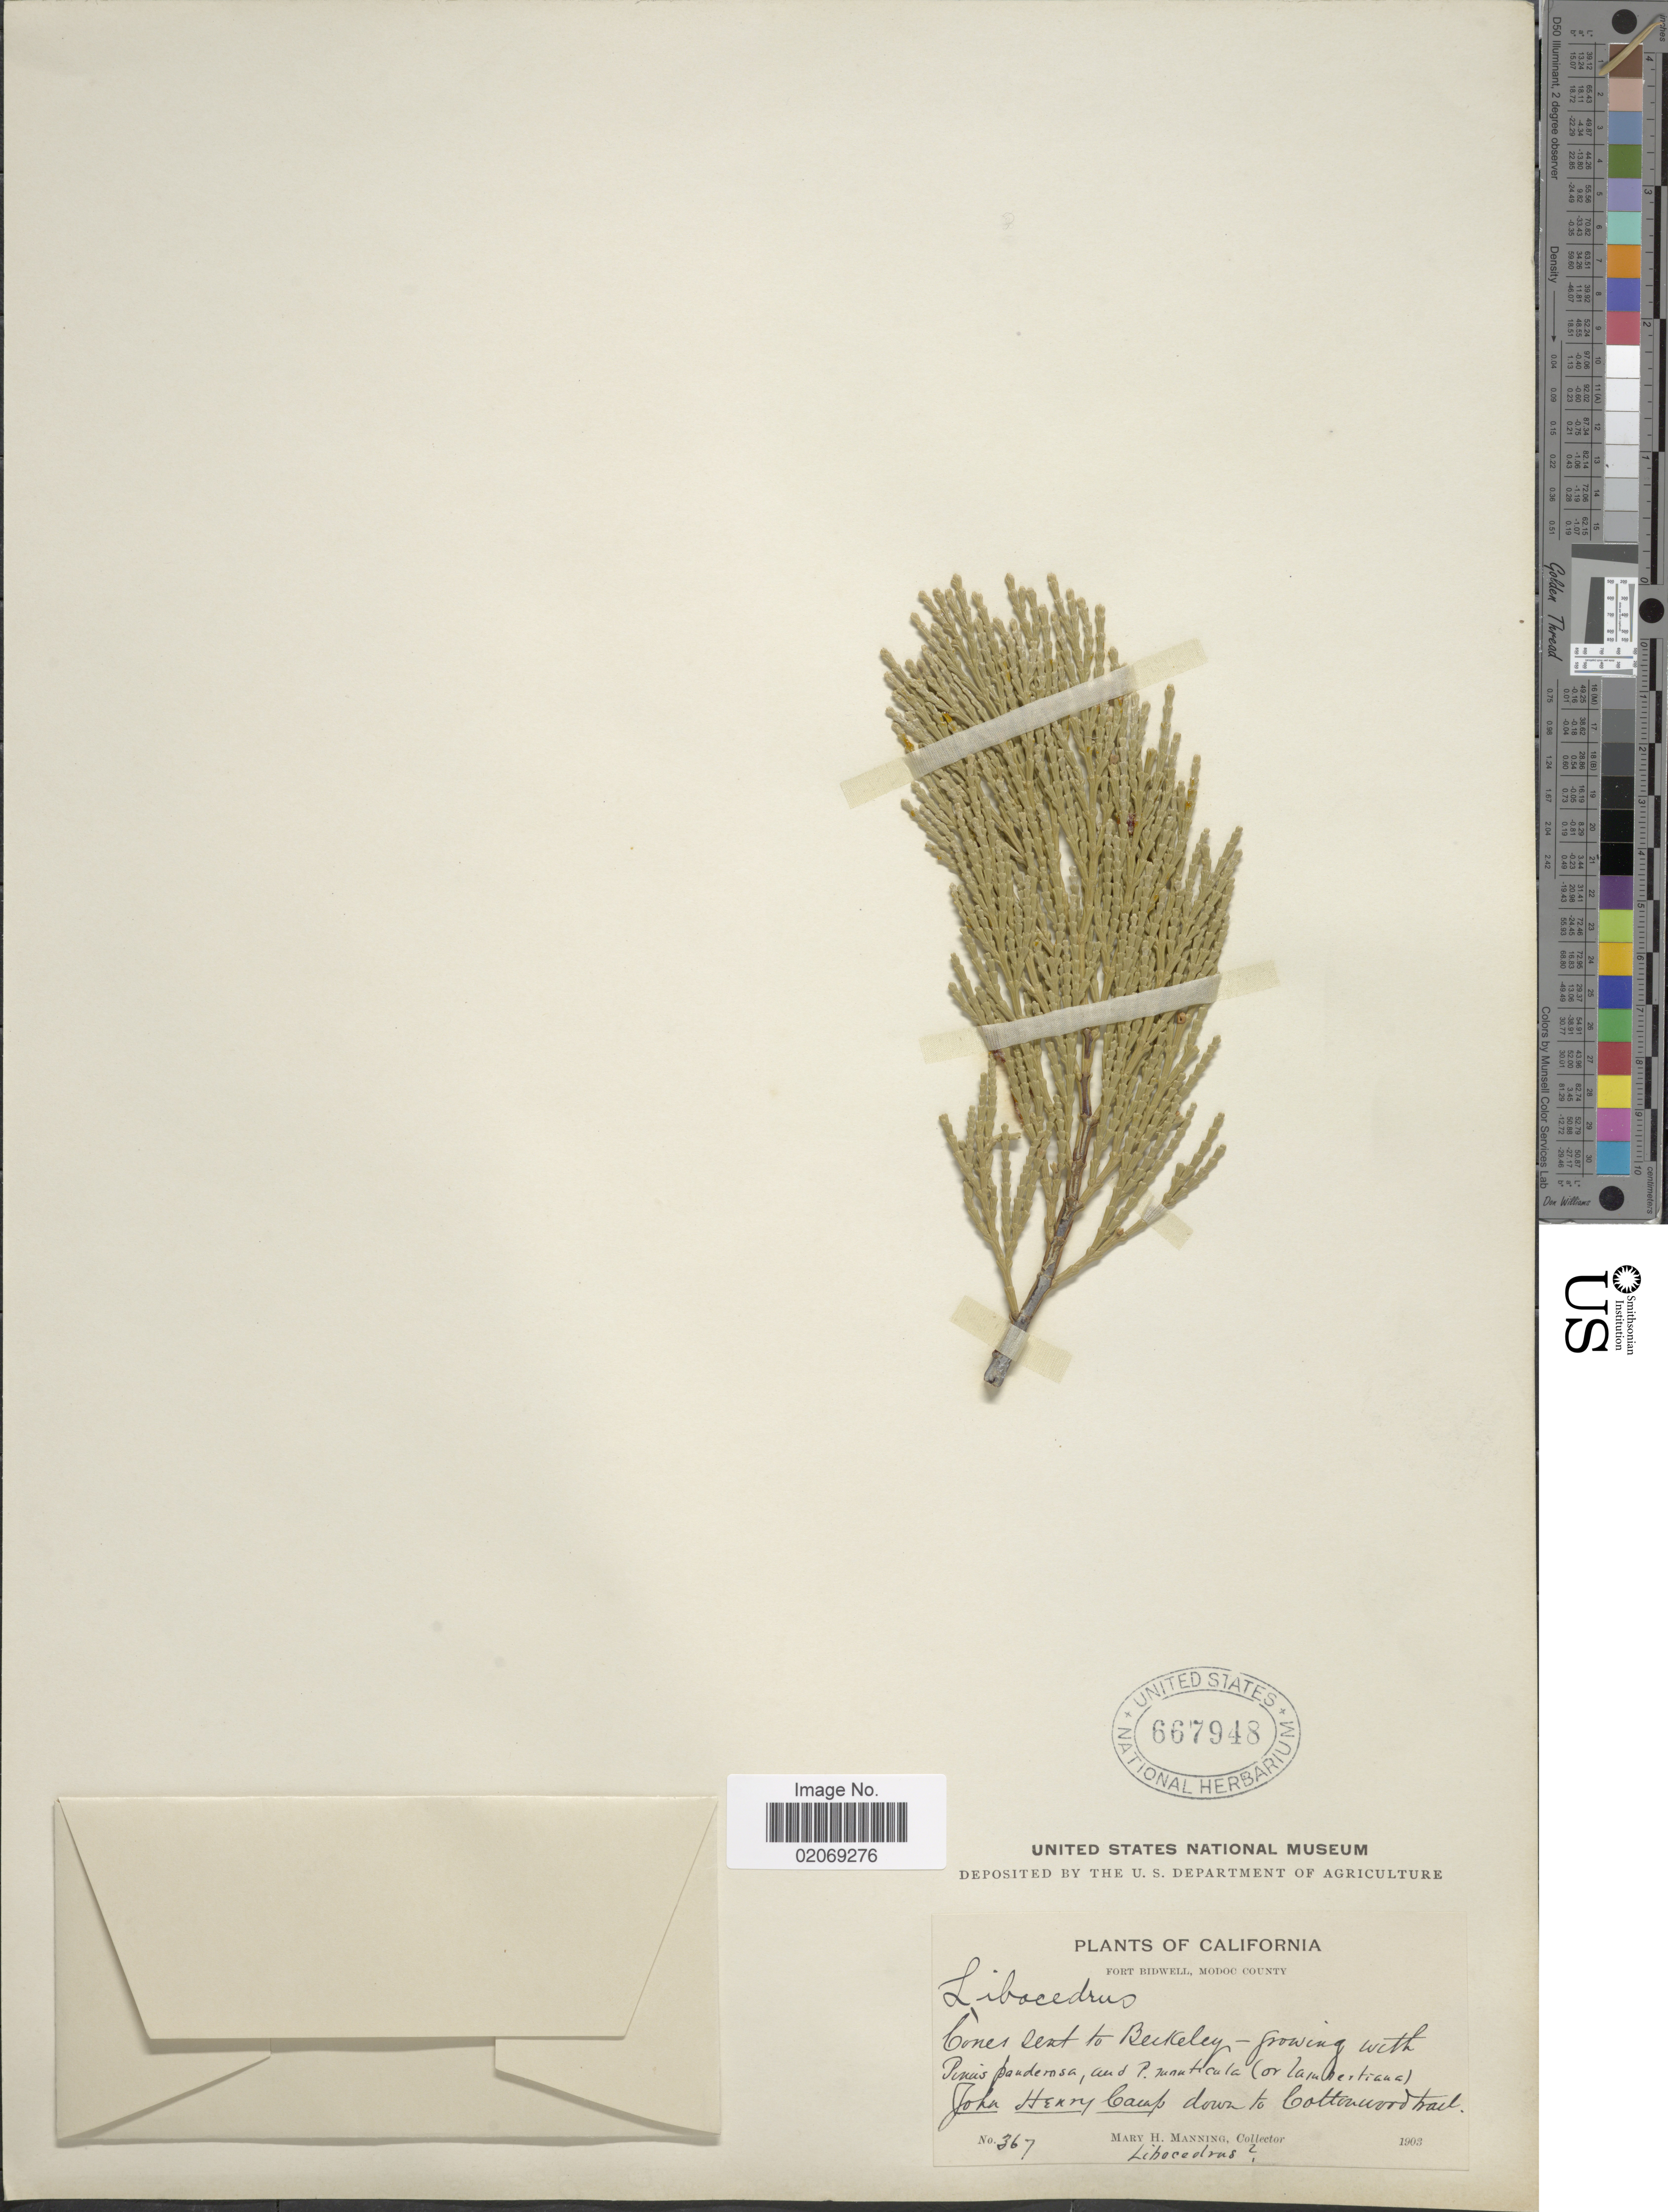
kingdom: Plantae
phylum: Tracheophyta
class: Pinopsida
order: Pinales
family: Cupressaceae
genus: Libocedrus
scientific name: Libocedrus decurrens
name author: Torr.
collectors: M. Manning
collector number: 367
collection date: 1903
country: United States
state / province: California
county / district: Modoc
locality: Fort Bidwell, Modoc County, Cones sent to Berkeley; John Henry Camp down to Cottonwood hall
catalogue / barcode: US 667948